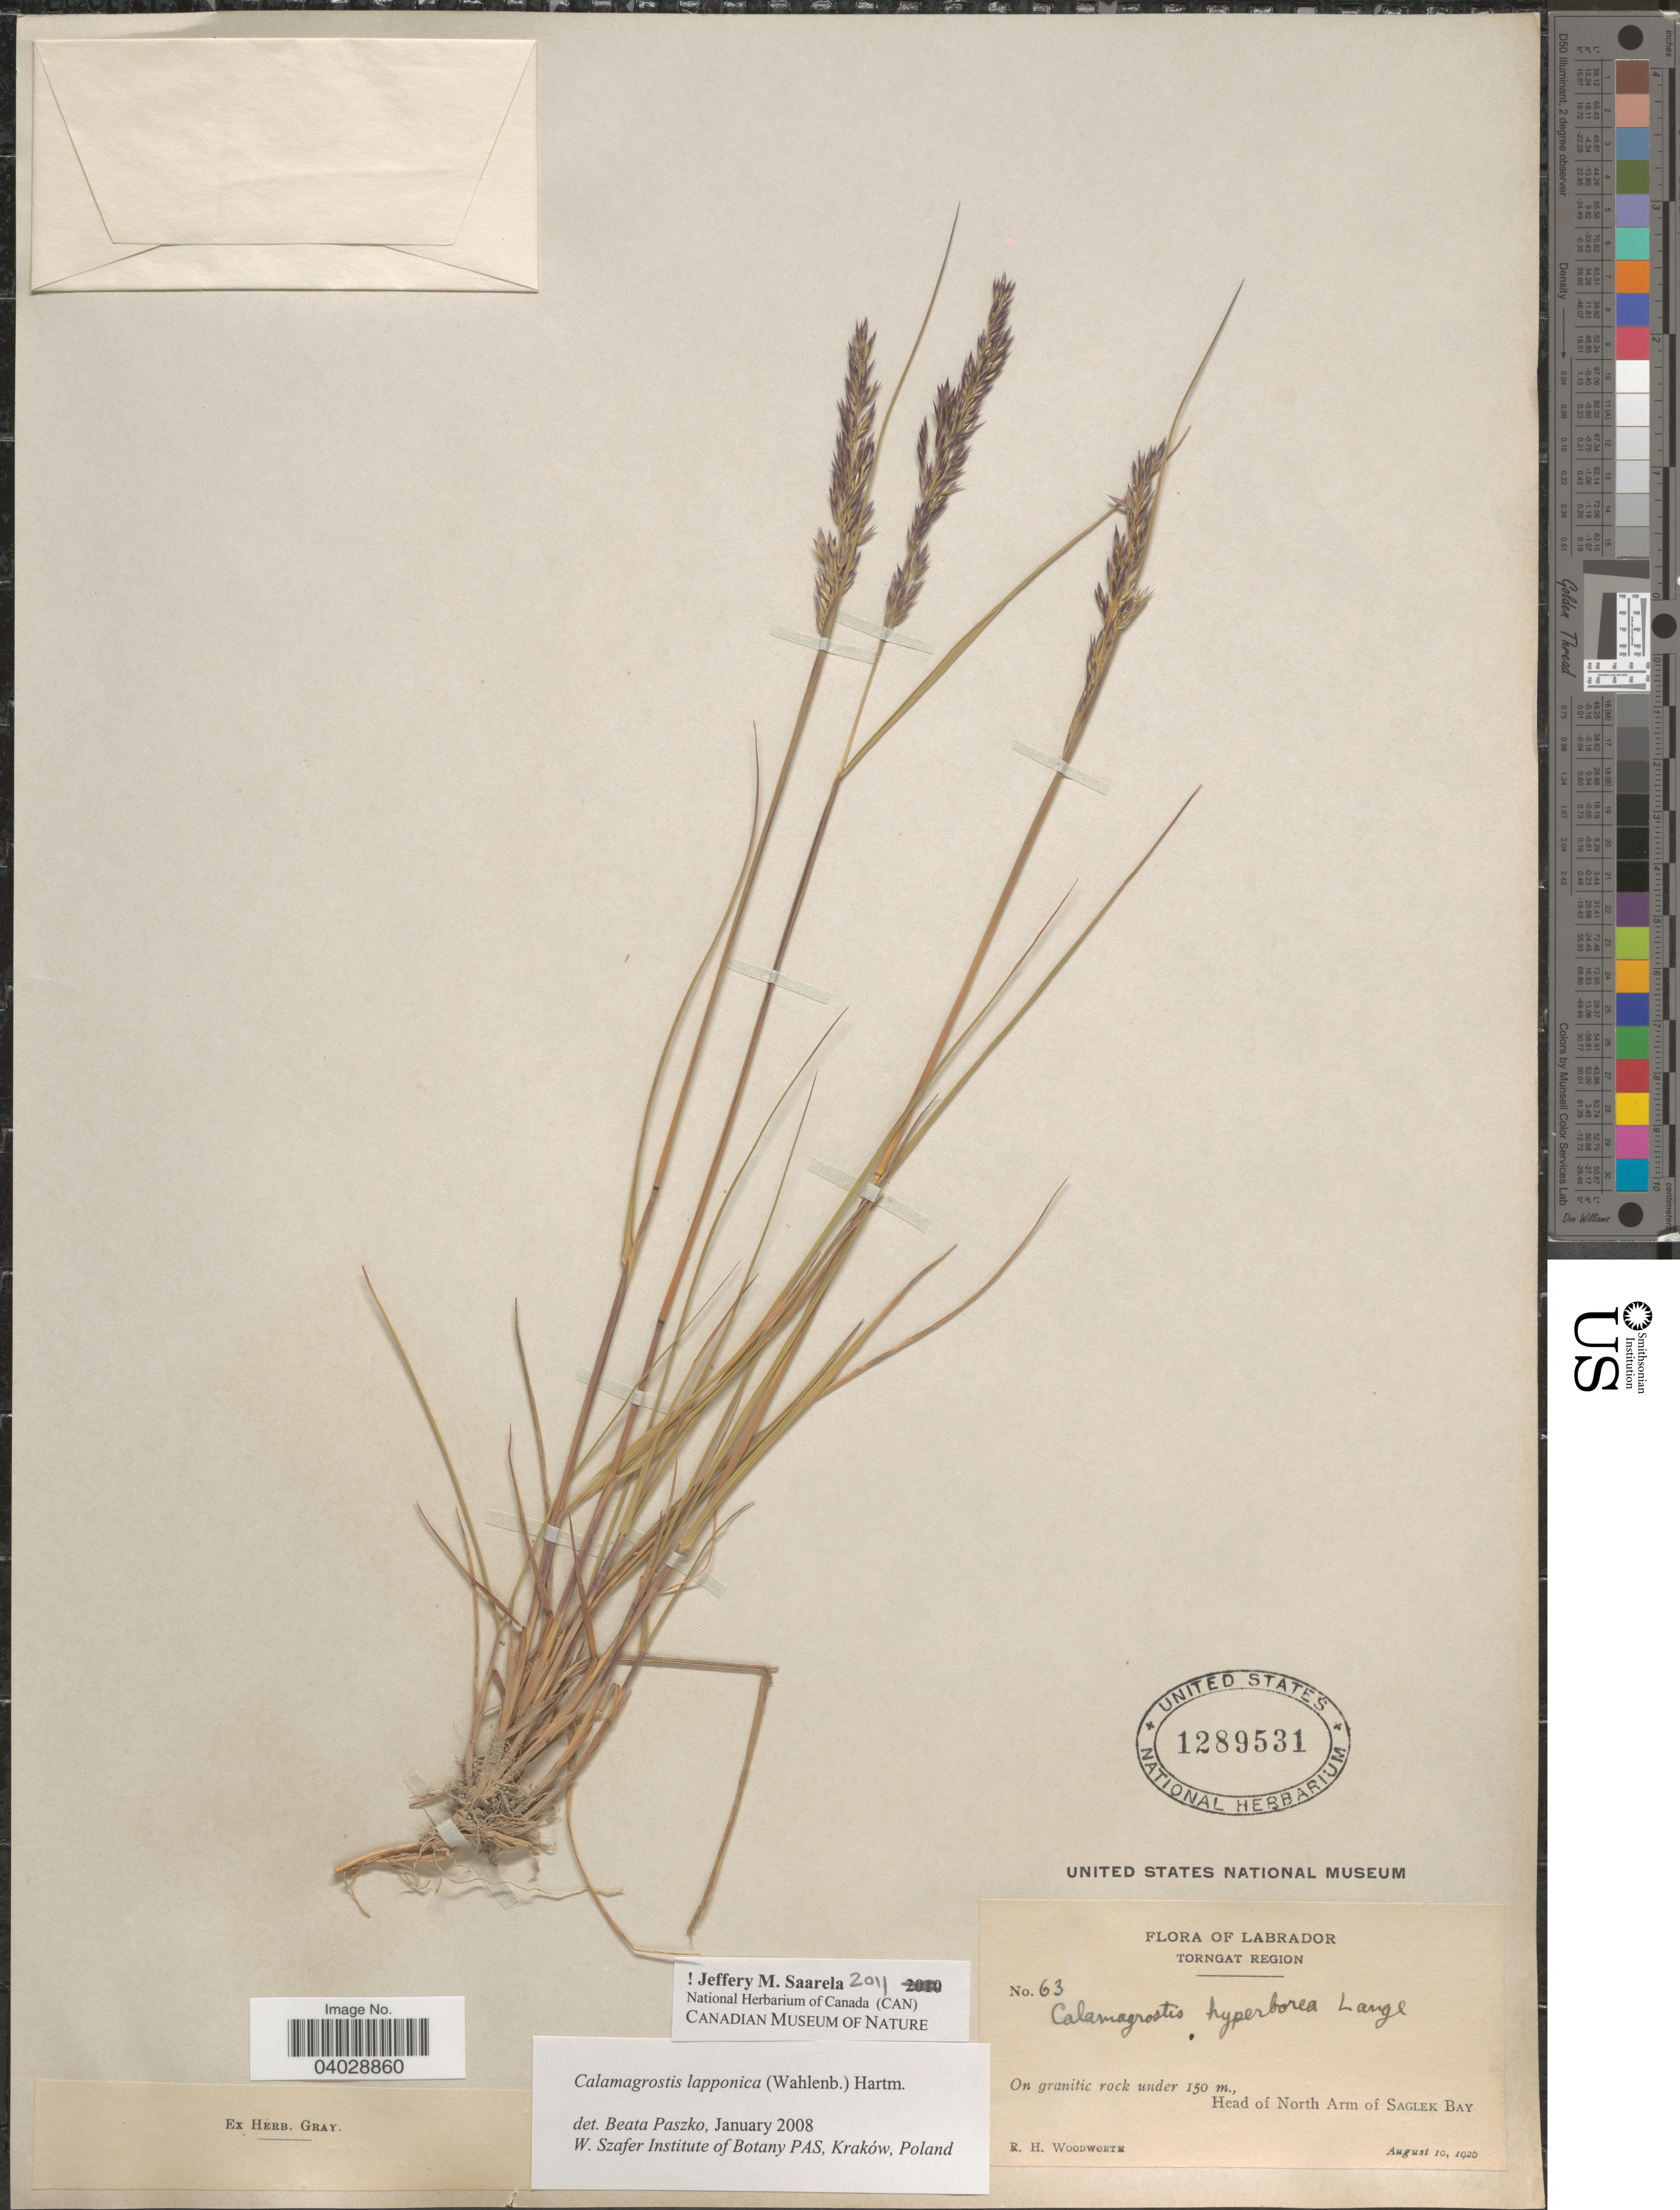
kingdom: Plantae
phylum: Tracheophyta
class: Liliopsida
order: Poales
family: Poaceae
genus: Calamagrostis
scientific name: Calamagrostis deschampsioides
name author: Trin.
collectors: R. Woodworth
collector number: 63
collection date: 1926-08-10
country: Canada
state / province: Newfoundland and Labrador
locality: Labrador. Torngat Region. On granitic rock under 150 m., Head of North Arm of Saglek Bay.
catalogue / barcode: US 1289531